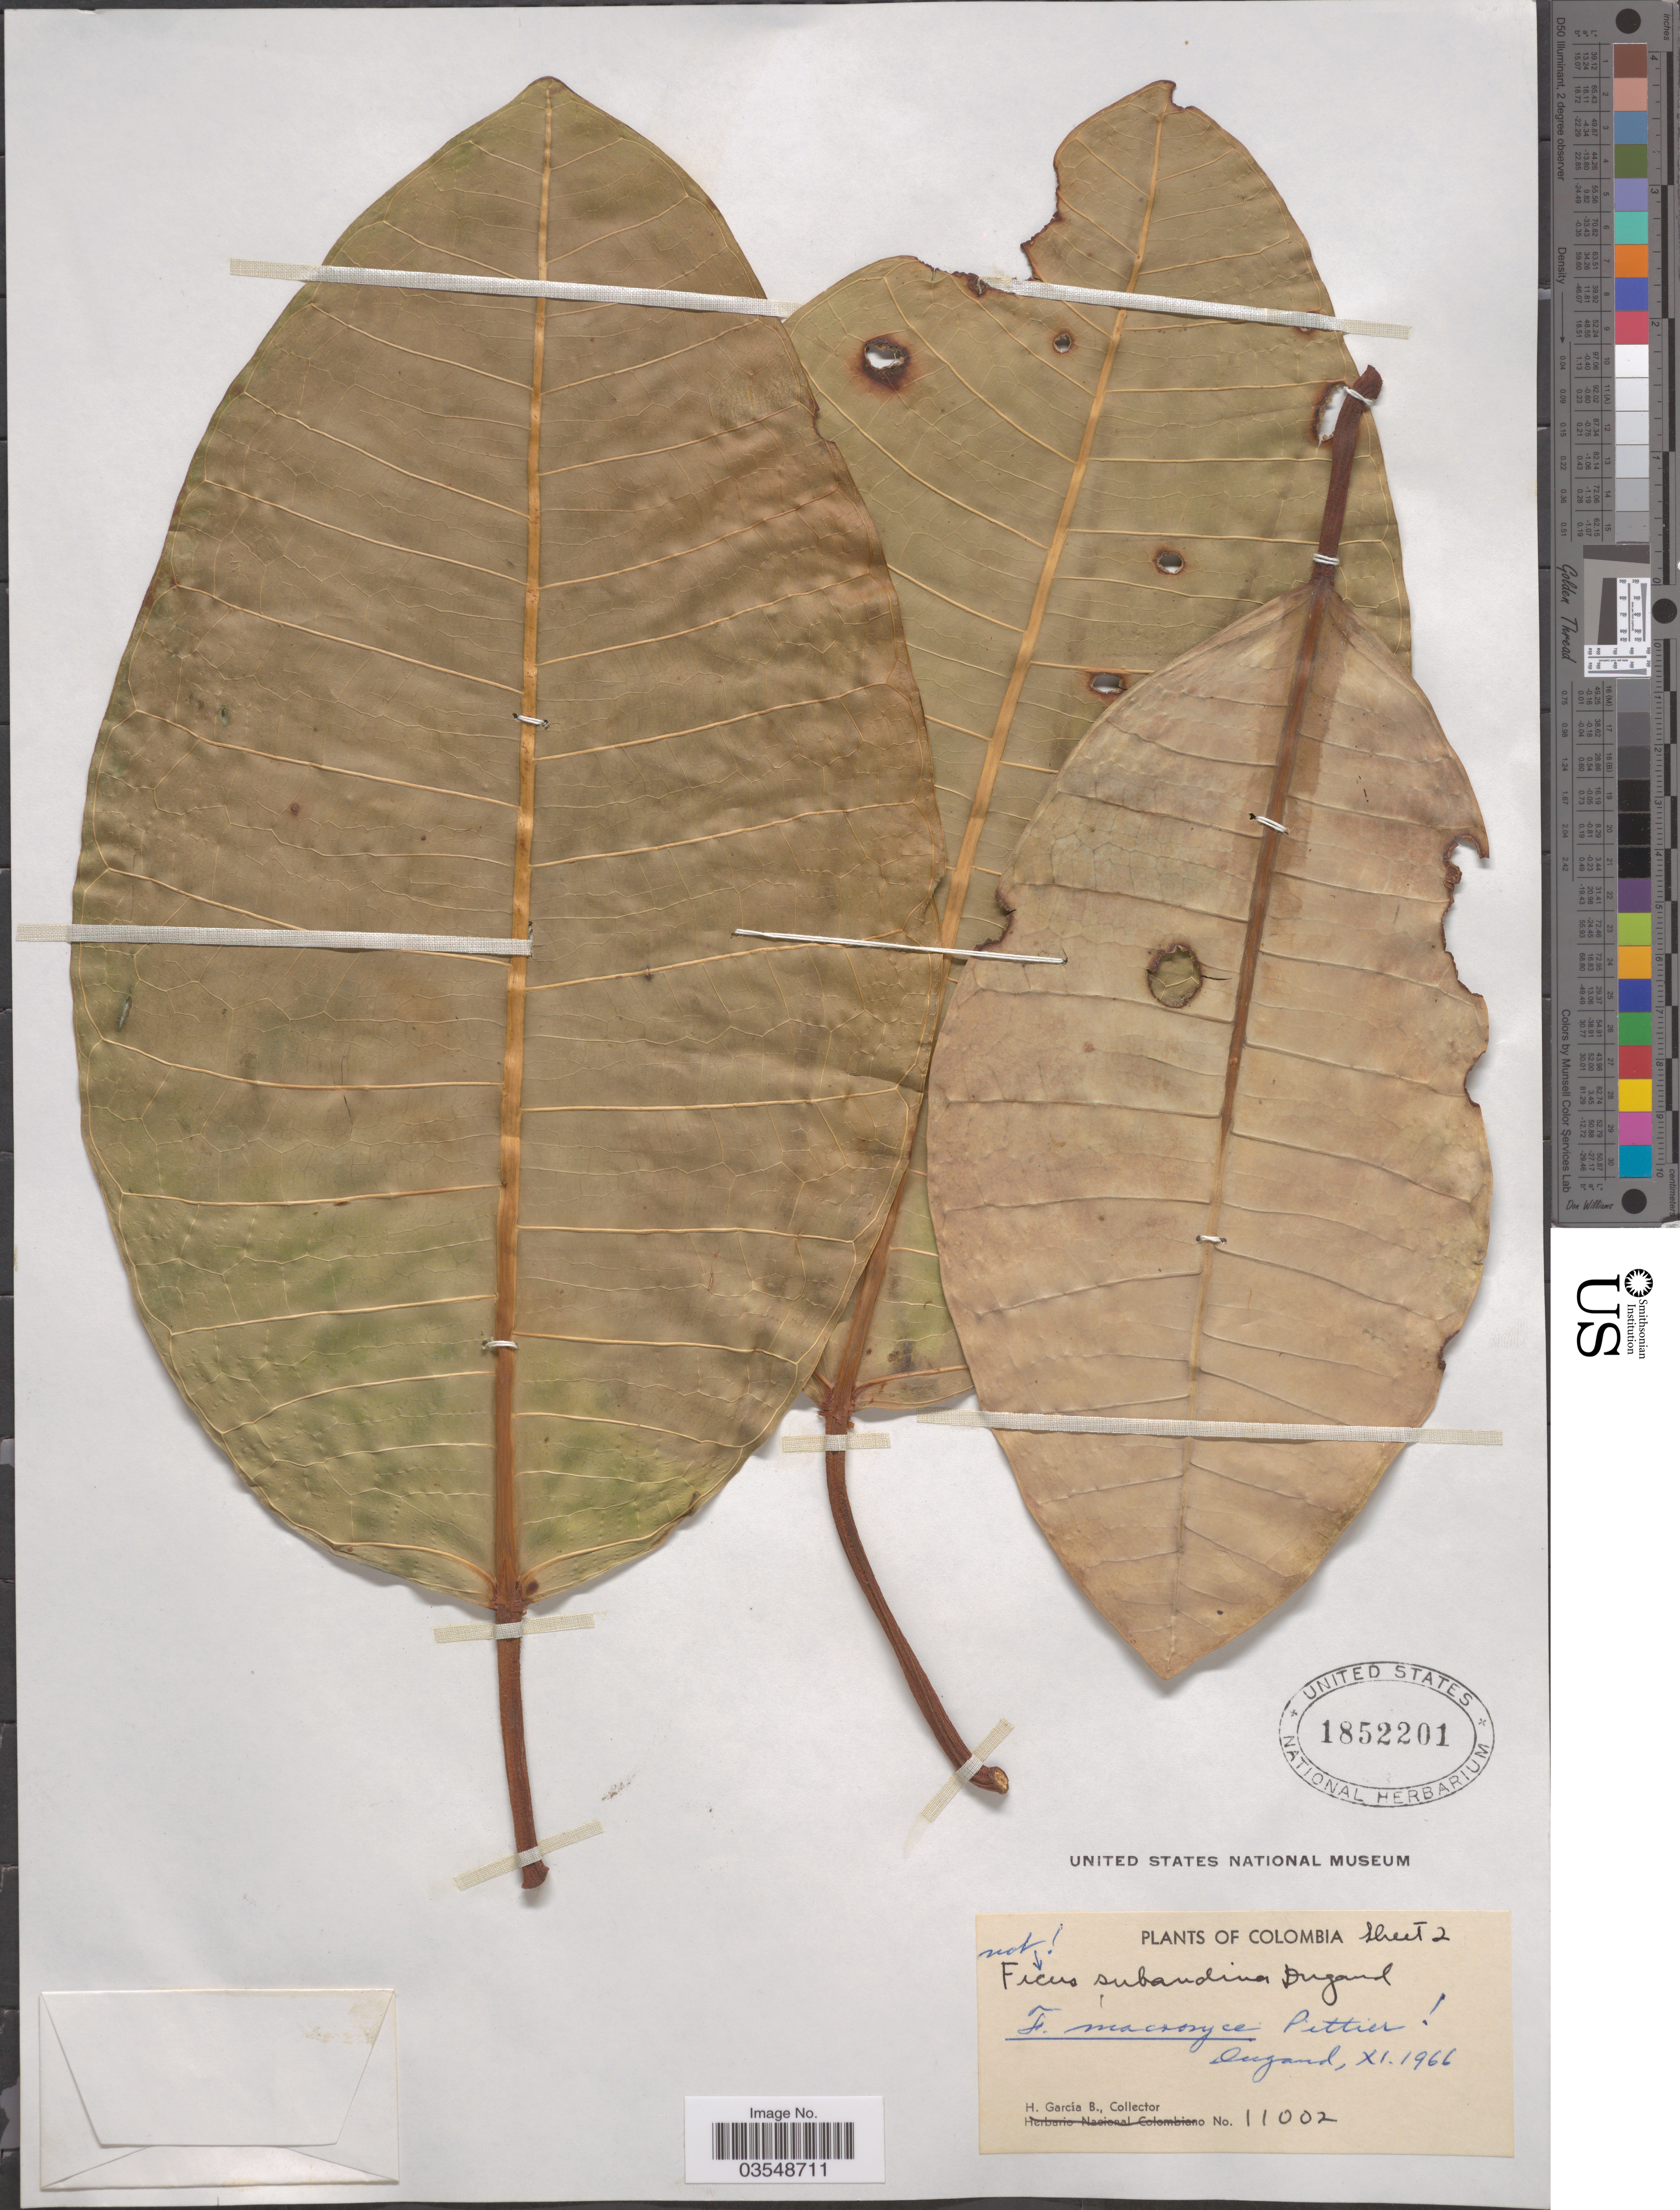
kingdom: Plantae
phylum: Tracheophyta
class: Magnoliopsida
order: Rosales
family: Moraceae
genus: Ficus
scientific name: Ficus macrosyce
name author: Pittier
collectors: H. García B.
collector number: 11002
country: Colombia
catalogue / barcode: US 1852201